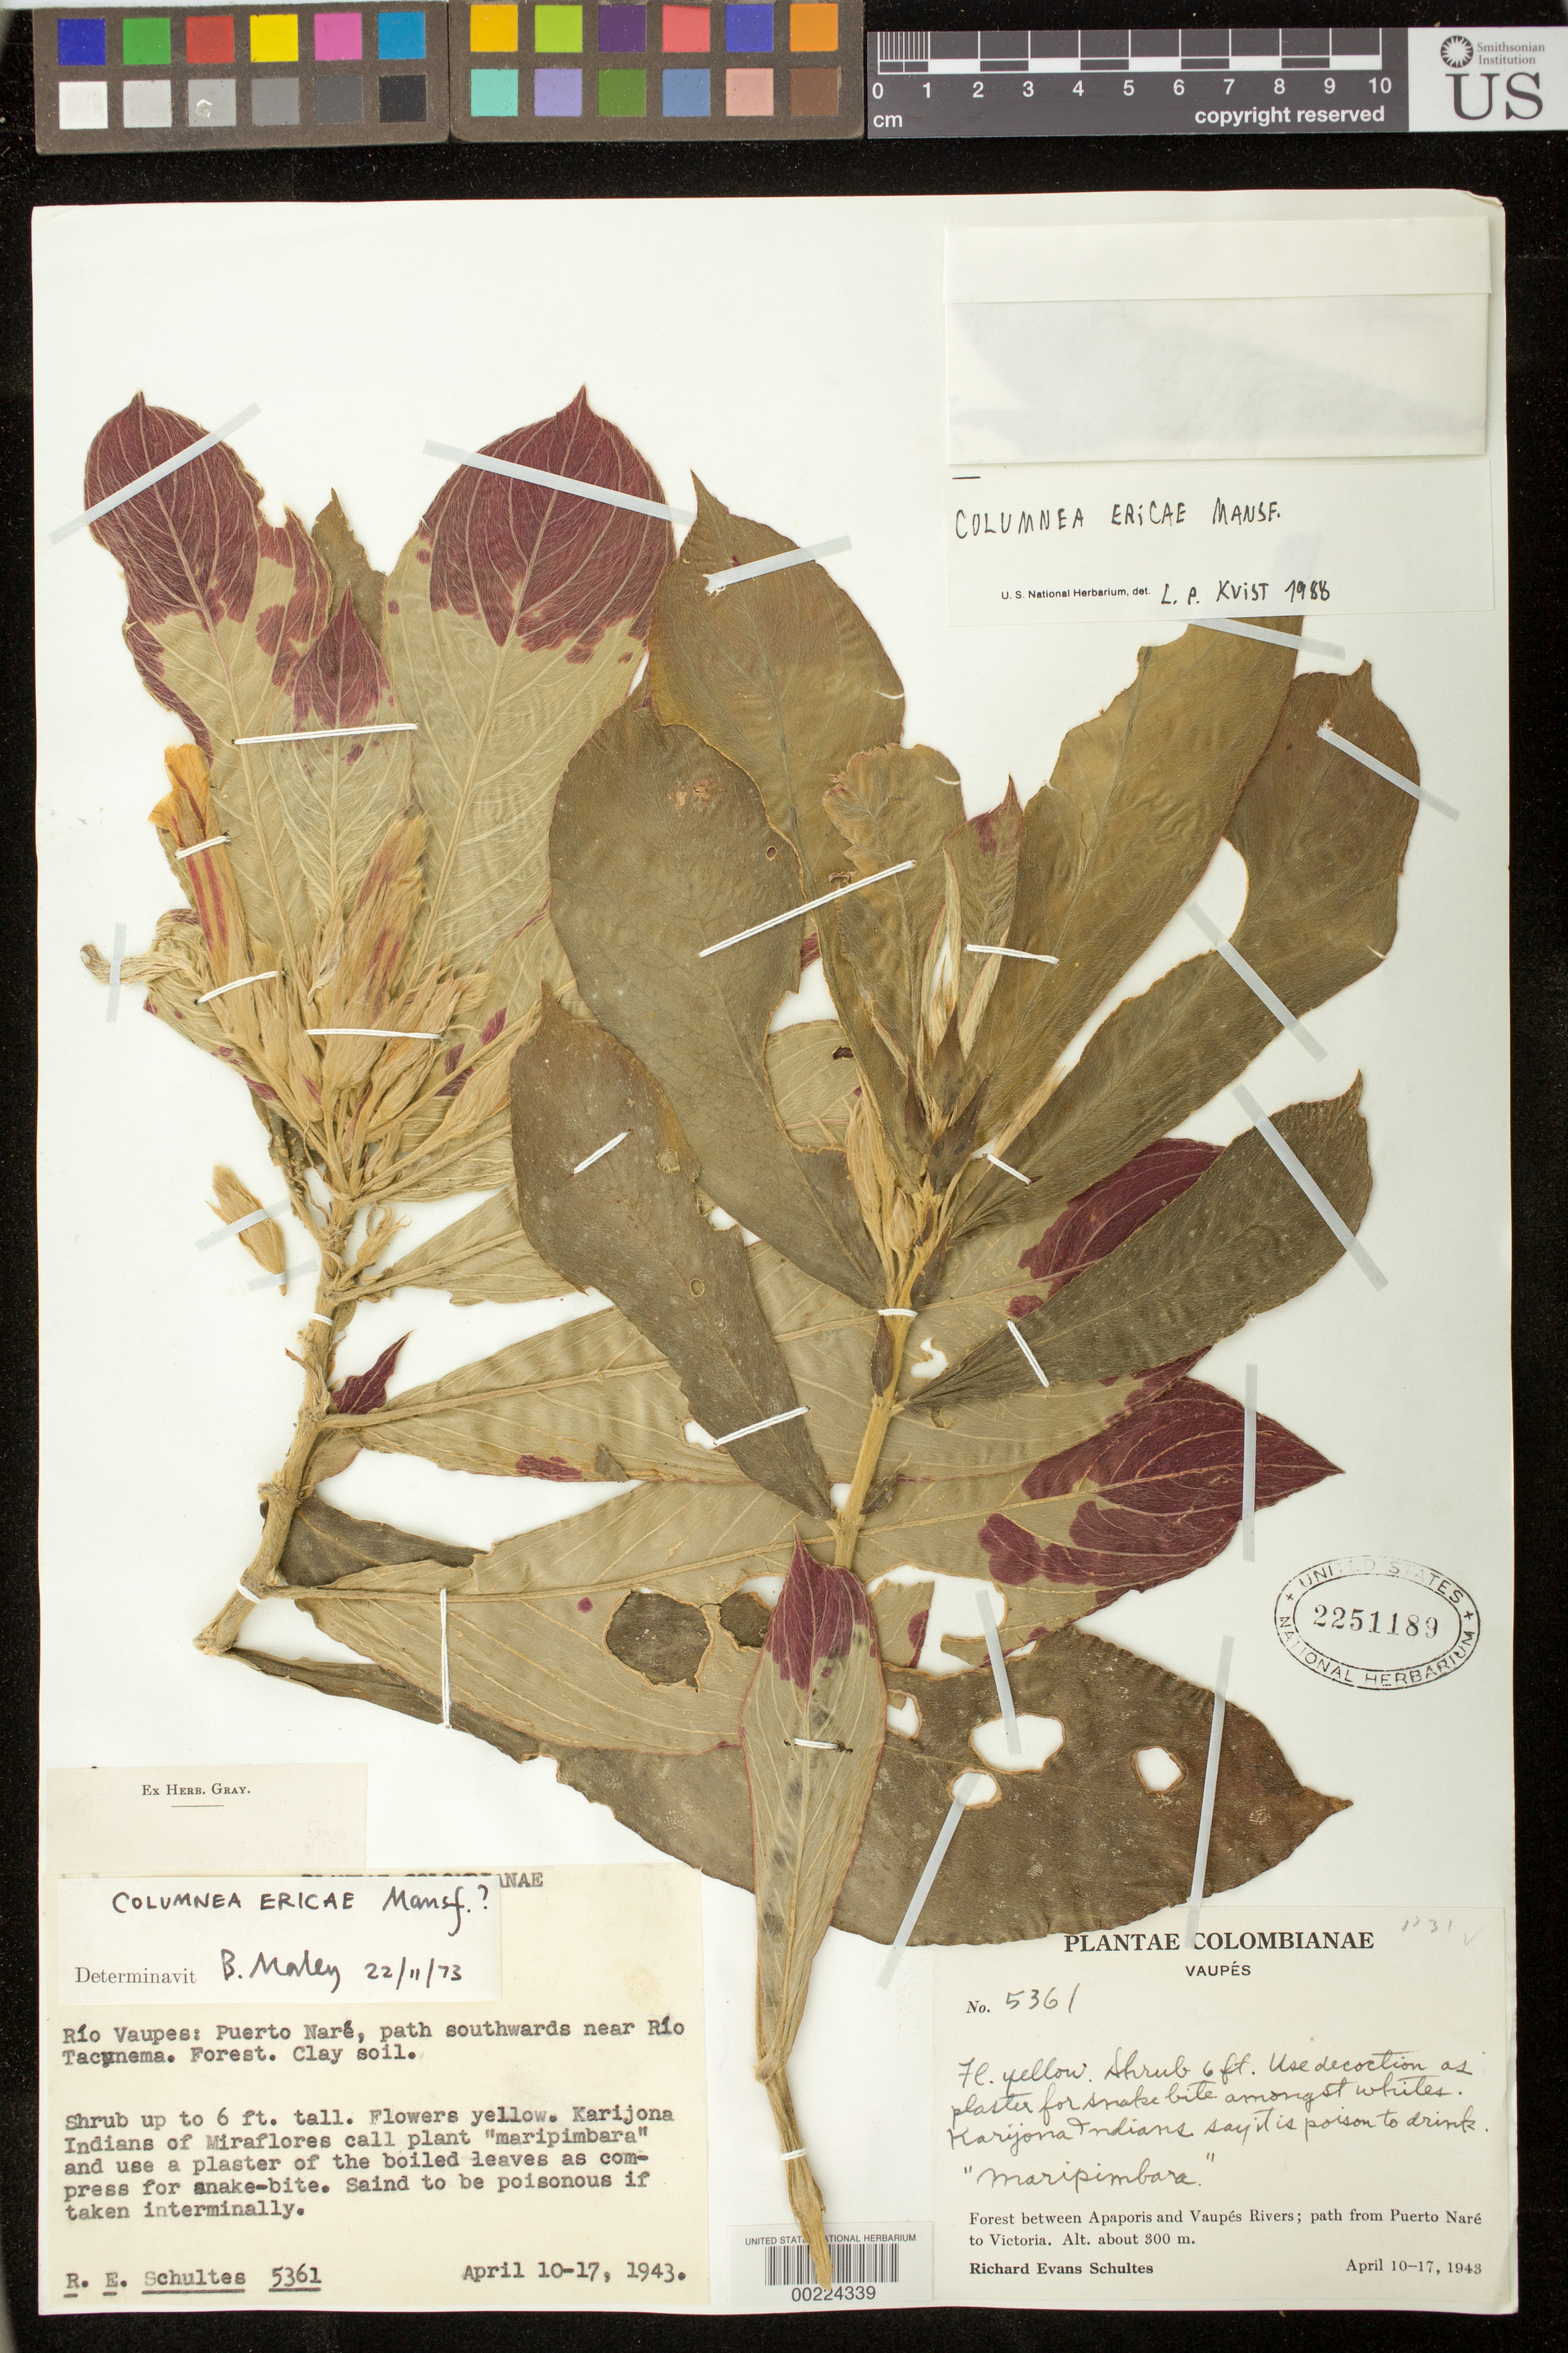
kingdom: Plantae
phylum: Tracheophyta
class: Magnoliopsida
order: Lamiales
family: Gesneriaceae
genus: Columnea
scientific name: Columnea ericae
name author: Mansf.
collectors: R. E. Schultes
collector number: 5361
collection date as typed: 10-17 Apr 1943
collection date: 1943-04-10/1943-04-17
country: Colombia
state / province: Vaupés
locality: Between Apaporis & Vaupes Rivers, path from Puerto Nare to Victoria, path southwards near Rio Tacunema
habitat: Forest, clay soil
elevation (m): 300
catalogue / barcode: US 2251189